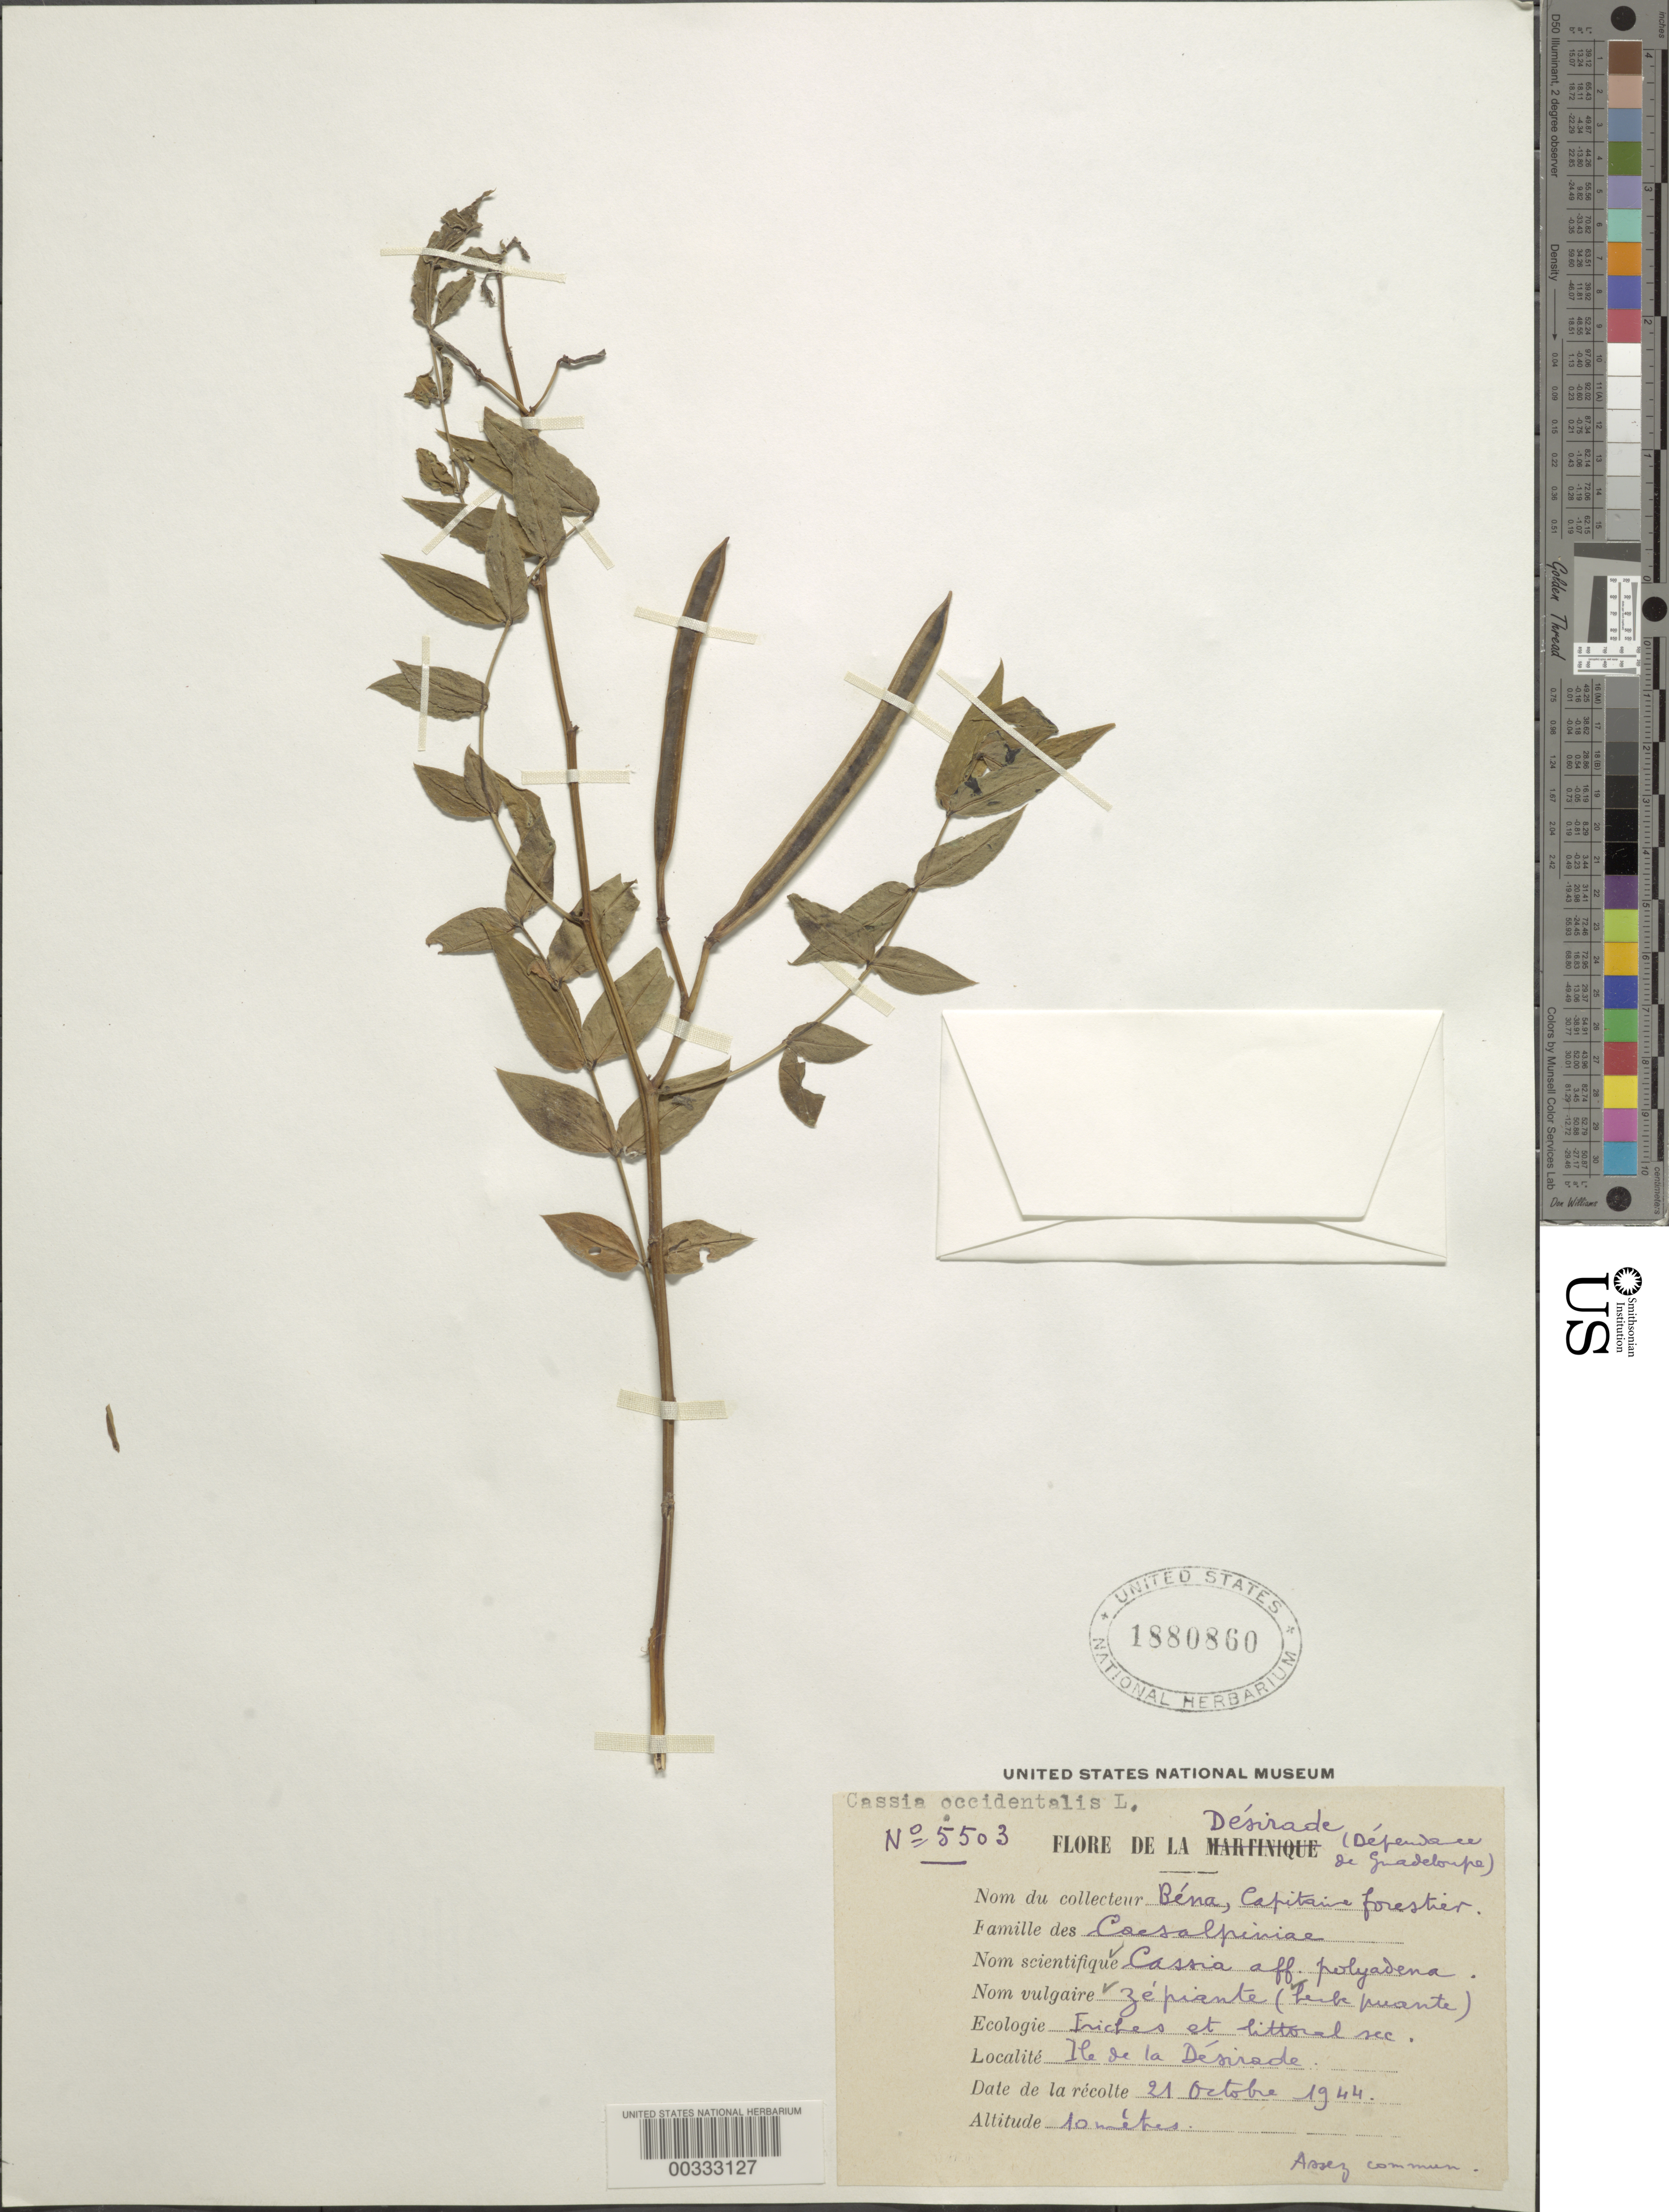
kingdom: Plantae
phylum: Tracheophyta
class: Magnoliopsida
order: Fabales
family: Fabaceae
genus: Senna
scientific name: Senna occidentalis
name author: (L.) Link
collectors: -. Bena & -. Capitaine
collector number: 5503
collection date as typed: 21 Oct 1944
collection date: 1944-10-21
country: Guadeloupe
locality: Desirade i.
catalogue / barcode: US 1880860